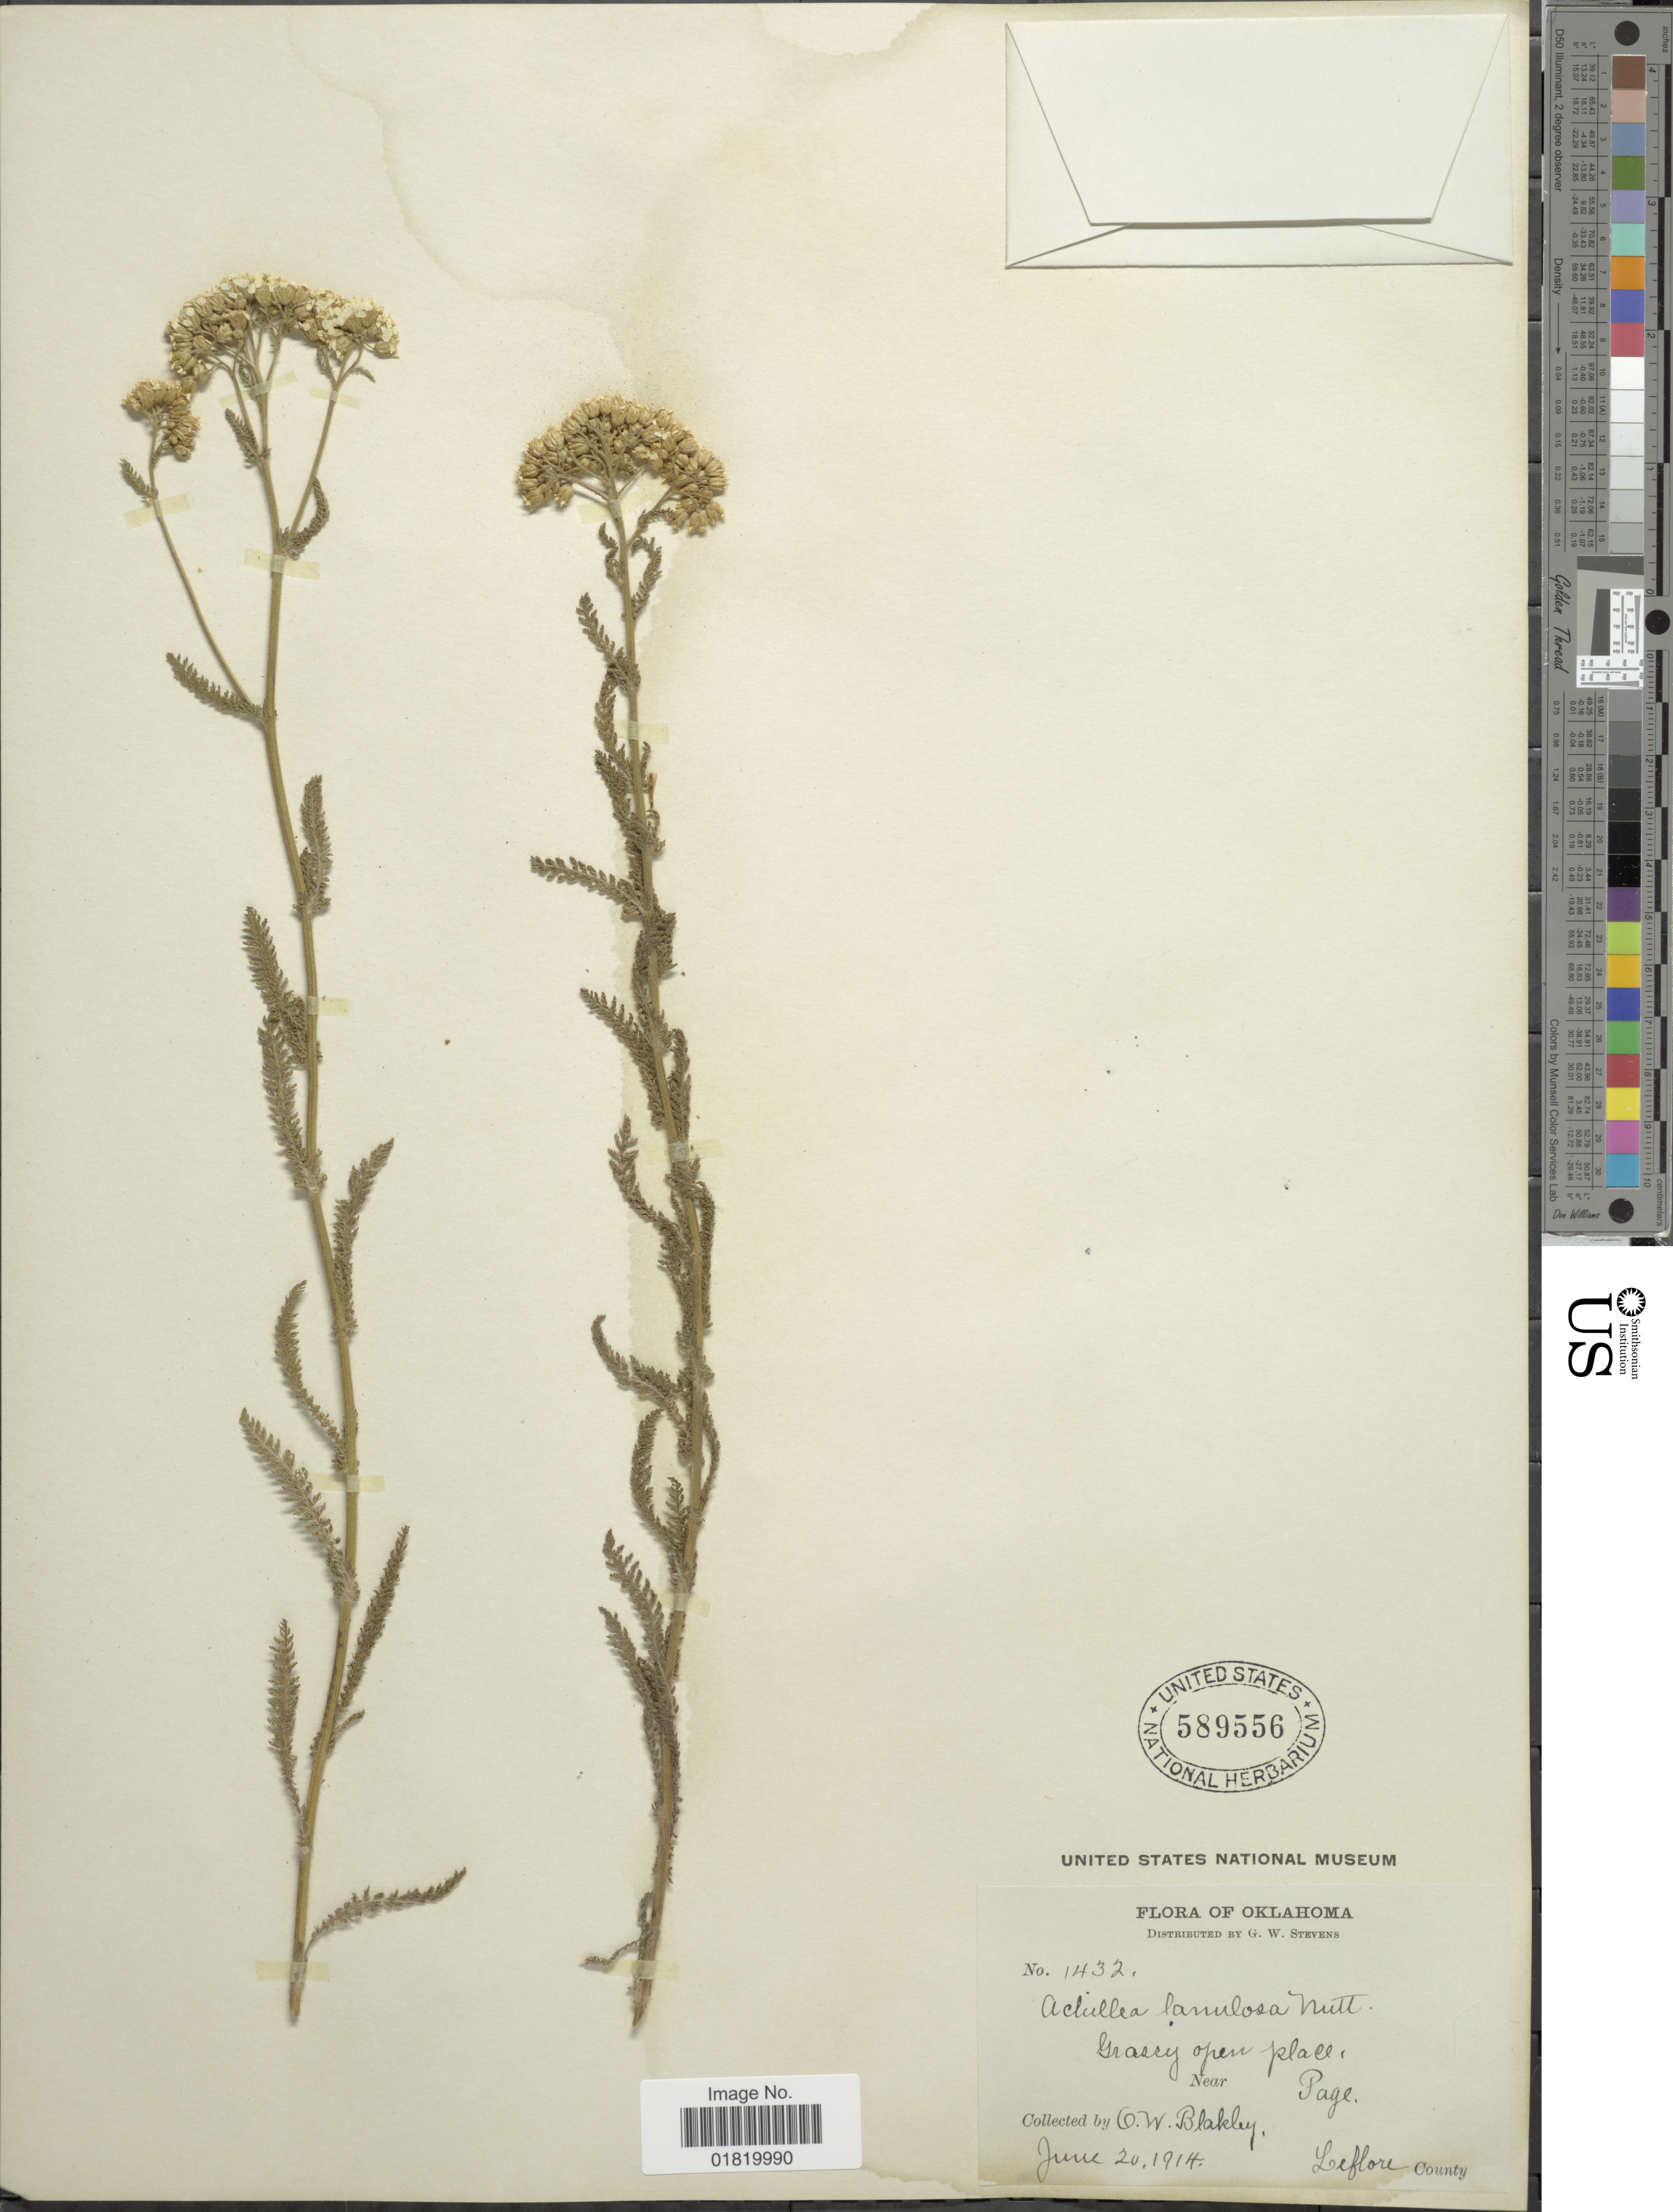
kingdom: Plantae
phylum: Tracheophyta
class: Magnoliopsida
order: Asterales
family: Asteraceae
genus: Achillea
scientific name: Achillea lanulosa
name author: Nutt.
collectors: O. Blakley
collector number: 1432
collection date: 1914-06-20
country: United States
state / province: Oklahoma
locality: Near Page, Leflore County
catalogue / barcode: US 589556